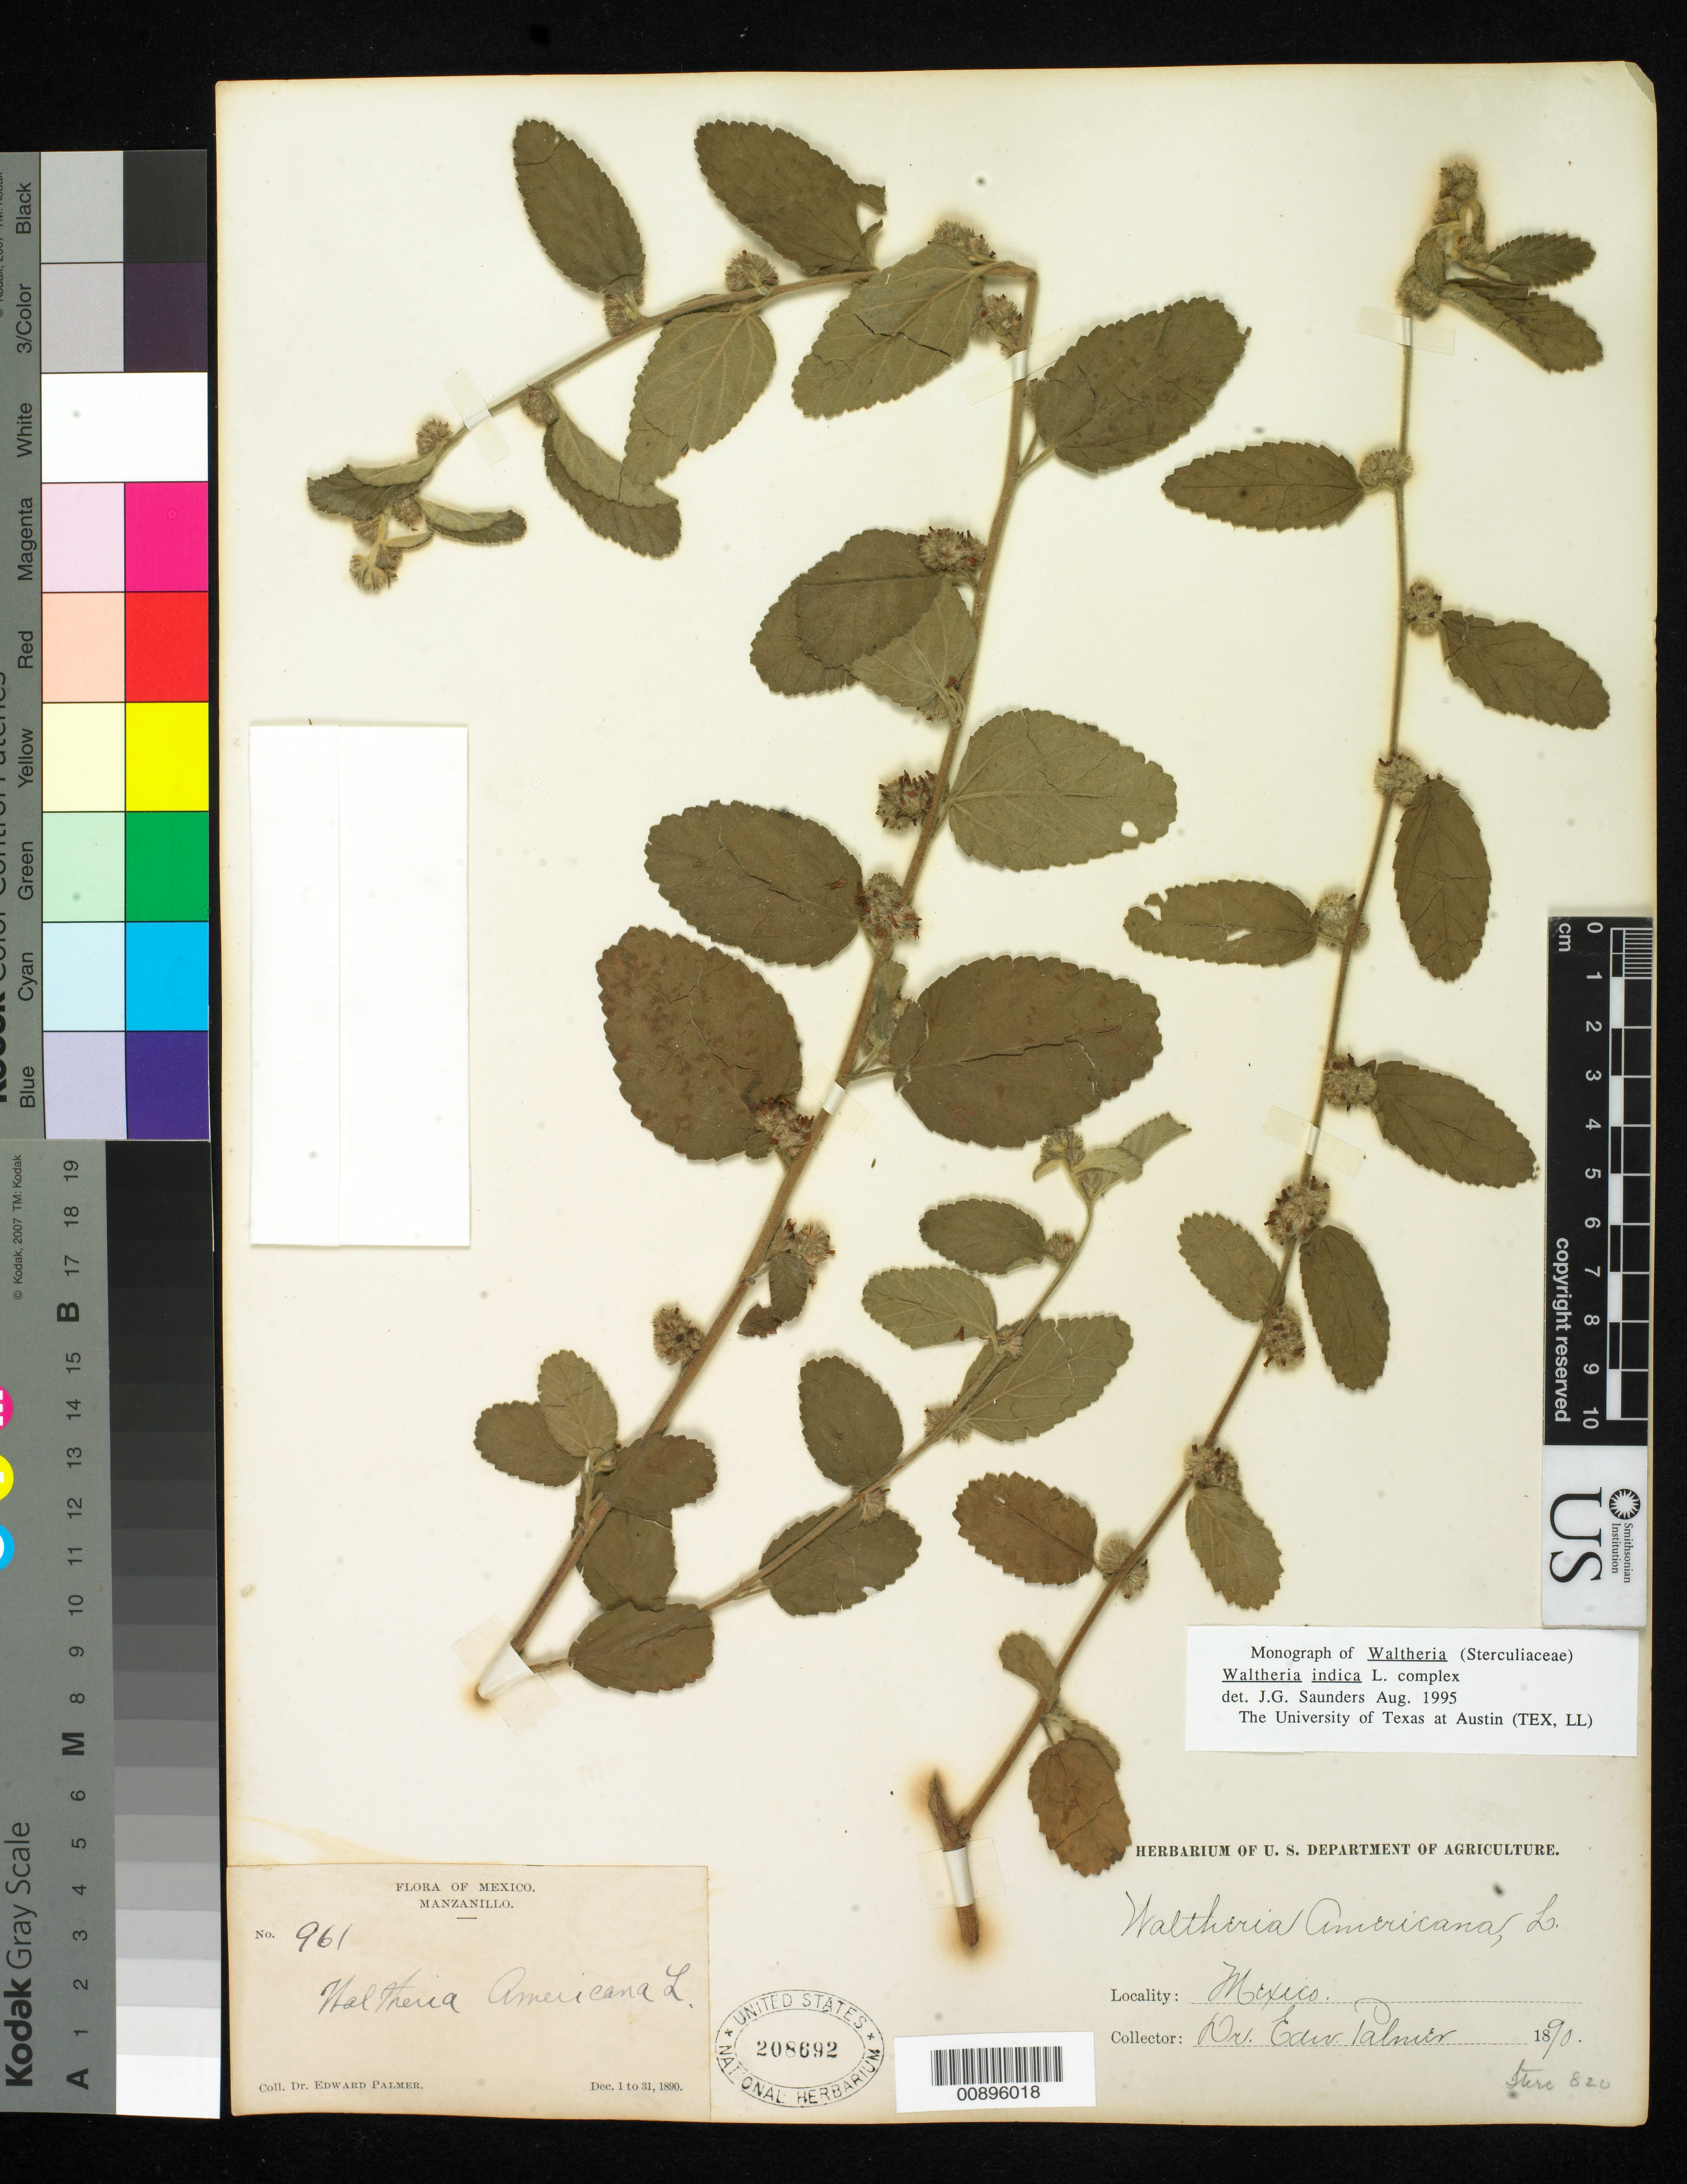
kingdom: Plantae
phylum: Tracheophyta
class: Magnoliopsida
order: Malvales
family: Malvaceae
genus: Waltheria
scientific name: Waltheria indica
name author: L.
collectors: E. Palmer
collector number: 961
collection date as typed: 01 Dec 1890 to 31 Dec 1890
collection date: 1890-12-01/1890-12-31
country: Mexico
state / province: Colima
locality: Manzanillo, Colima.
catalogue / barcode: US 208692